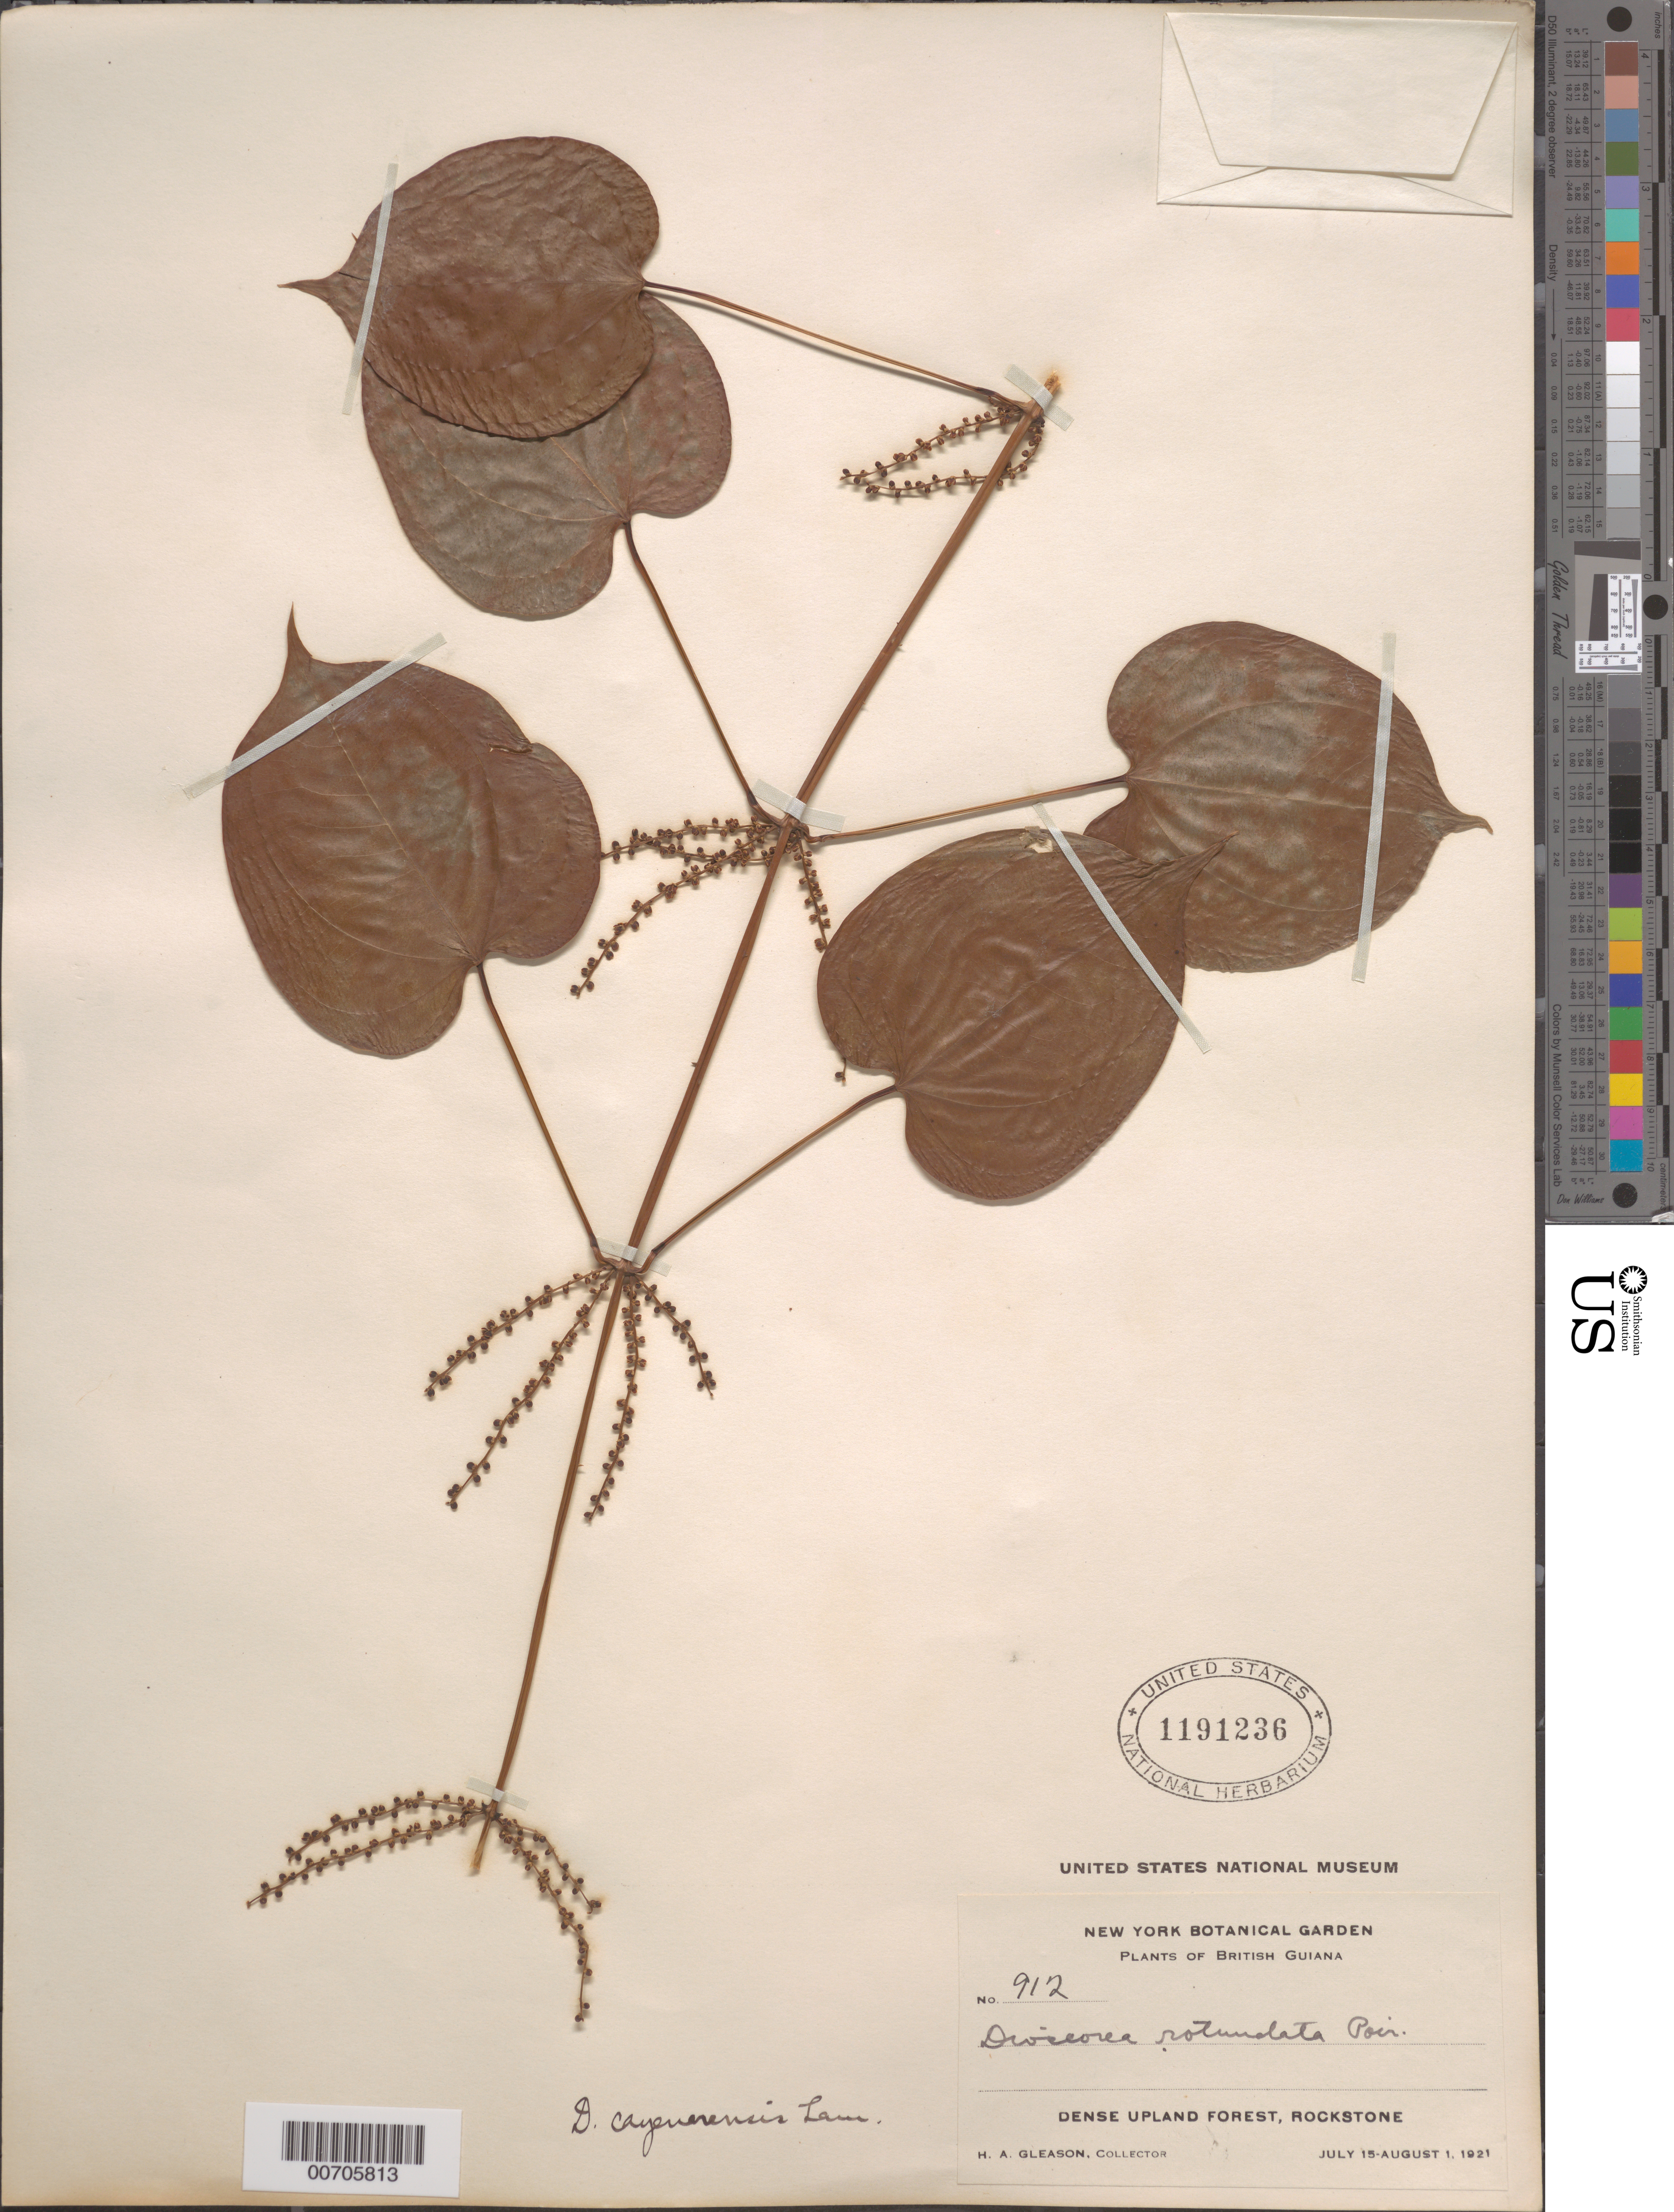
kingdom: Plantae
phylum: Tracheophyta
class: Liliopsida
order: Dioscoreales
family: Dioscoreaceae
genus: Dioscorea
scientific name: Dioscorea cayenensis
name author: Lam.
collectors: H. A. Gleason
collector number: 912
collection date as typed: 15-Jul-27 to 1-Aug-21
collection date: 1921-08-01/1927-07-15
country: Guyana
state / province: U. Demerara-Berbice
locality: Rockstone, in and about the village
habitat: Dense upland forest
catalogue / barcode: US 1191236